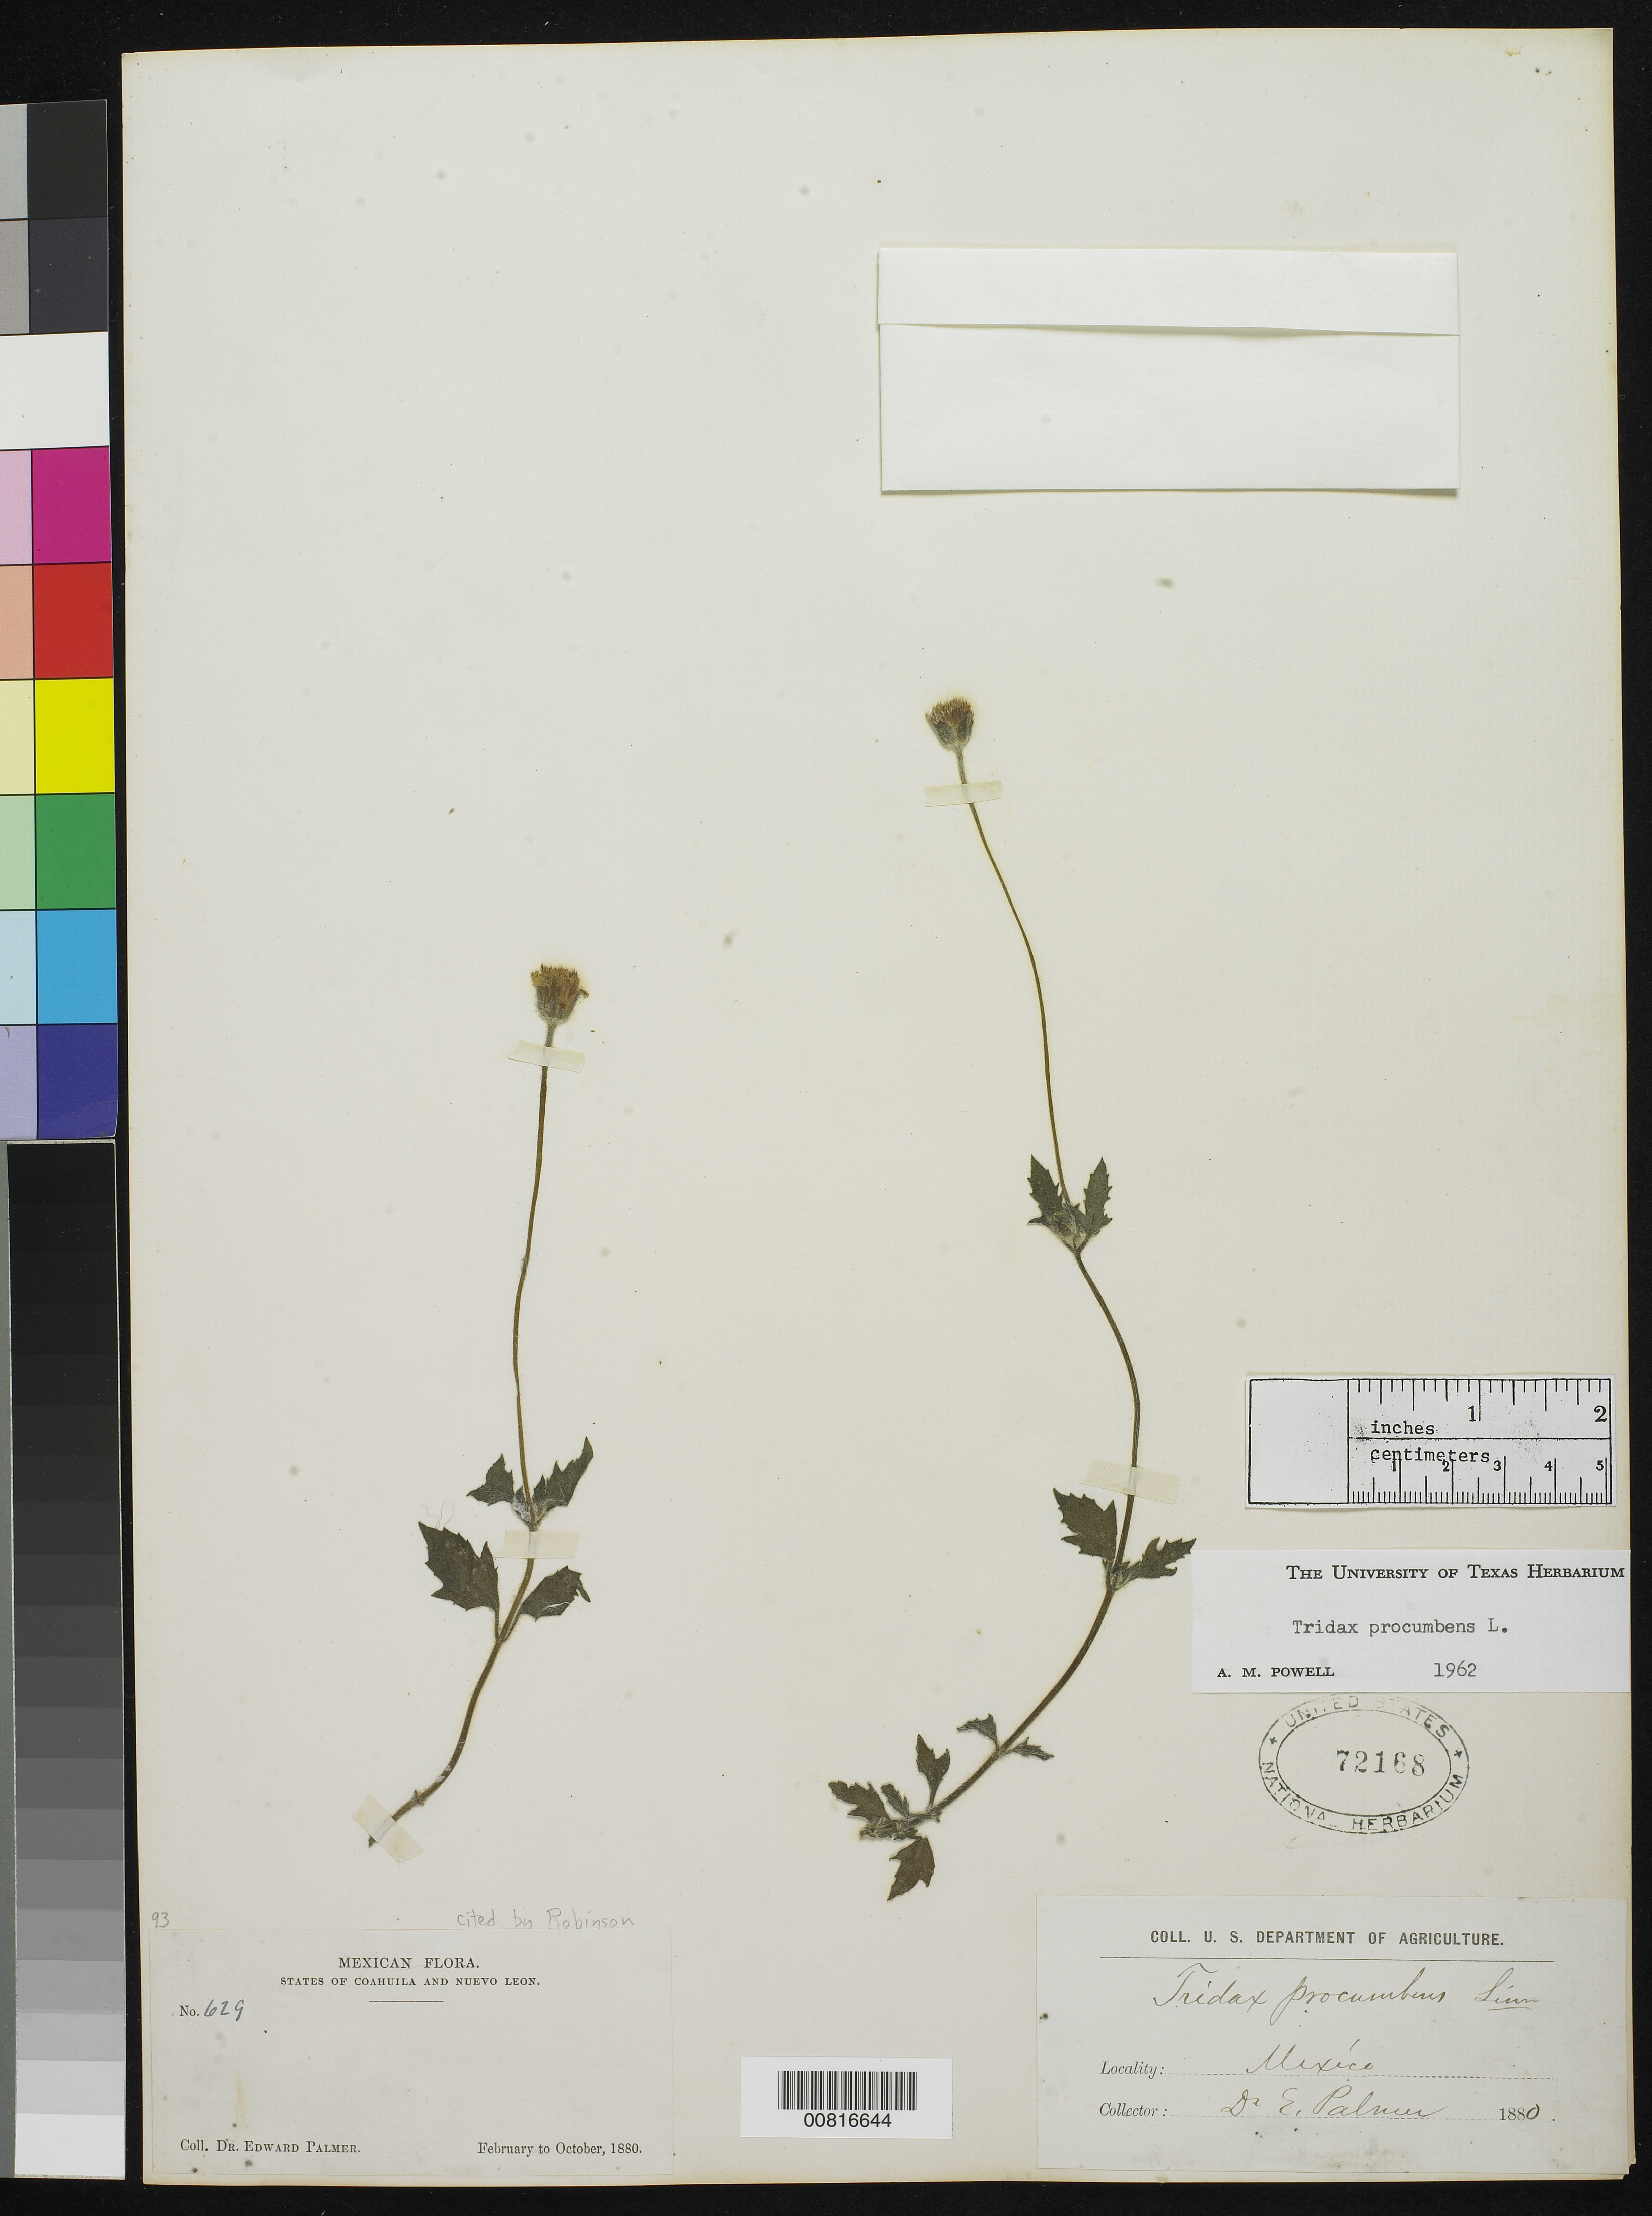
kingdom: Plantae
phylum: Tracheophyta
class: Magnoliopsida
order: Asterales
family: Asteraceae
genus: Tridax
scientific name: Tridax procumbens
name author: L.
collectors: E. Palmer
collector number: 629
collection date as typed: Feb 1880 to -- Oct 1880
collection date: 1880-02/1880-10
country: Mexico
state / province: Coahuila / Nuevo León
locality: States of Coahuila and Nuevo León.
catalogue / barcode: US 72168